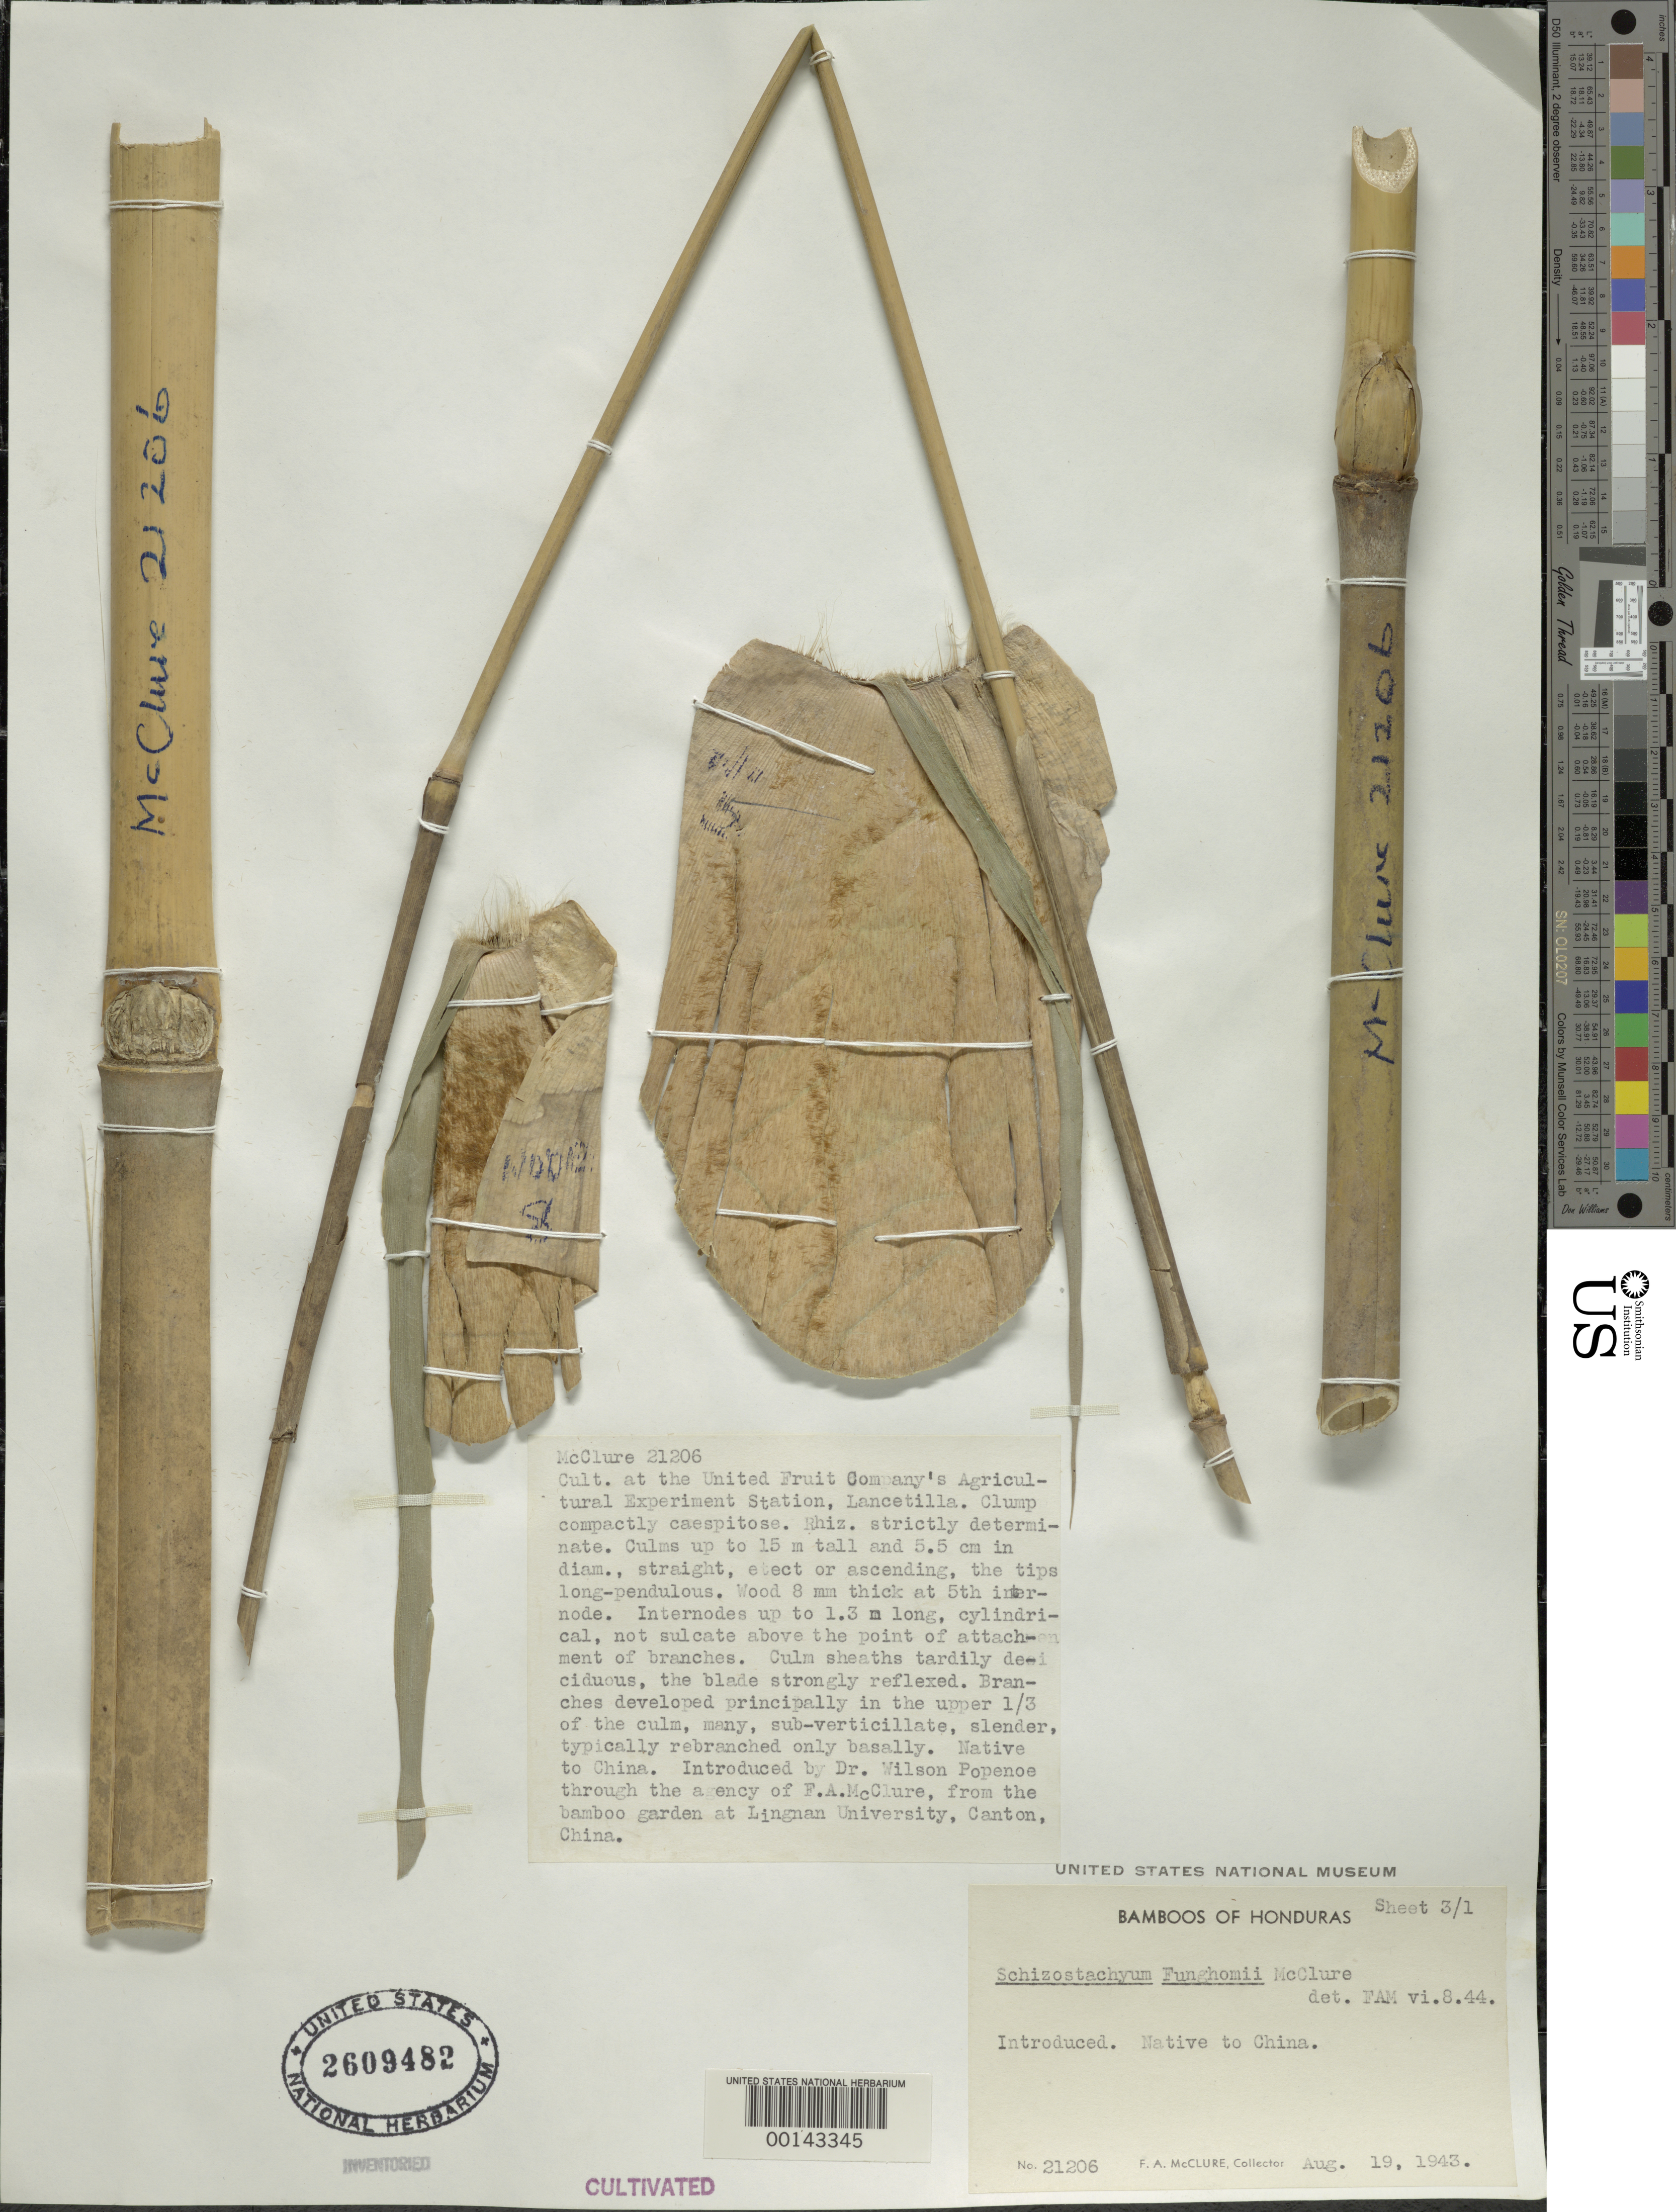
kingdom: Plantae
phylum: Tracheophyta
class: Liliopsida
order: Poales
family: Poaceae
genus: Schizostachyum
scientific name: Schizostachyum funghomii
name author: McClure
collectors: F. A. McClure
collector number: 21206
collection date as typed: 19 Aug 1943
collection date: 1943-08-19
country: Honduras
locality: Lancetilla, united fruit company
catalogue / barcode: US 2609482